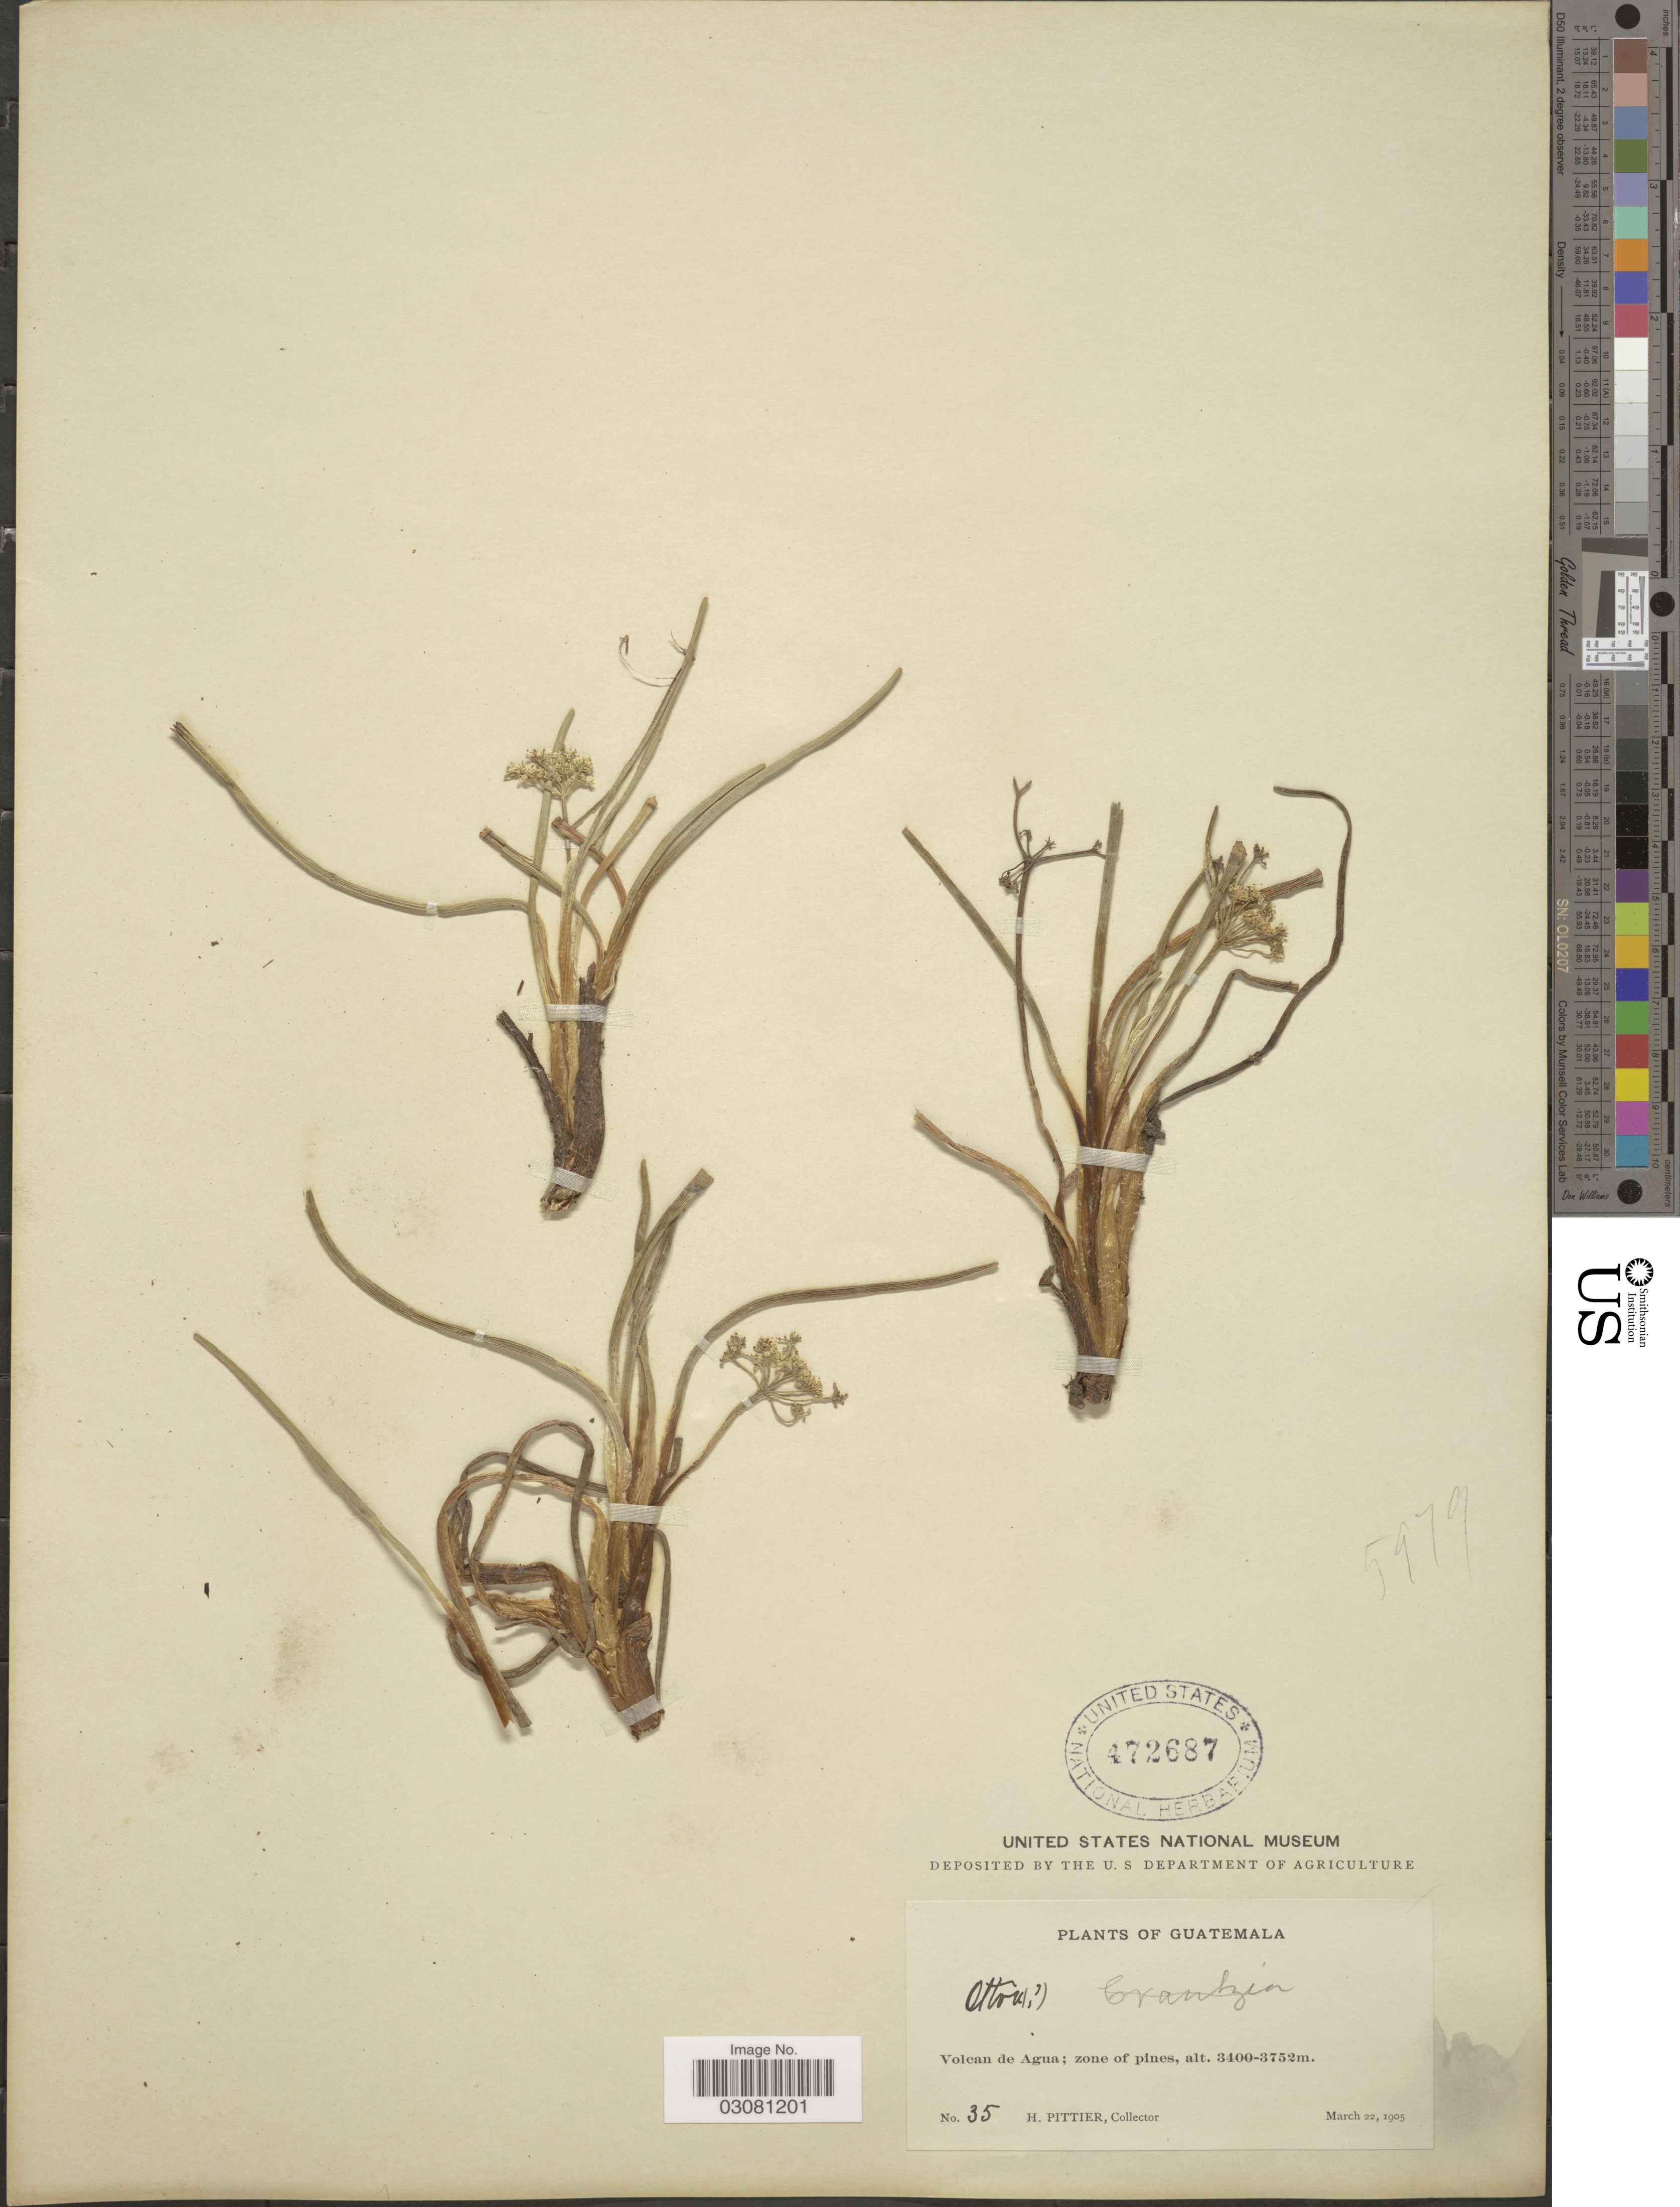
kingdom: Plantae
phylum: Tracheophyta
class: Magnoliopsida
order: Apiales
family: Apiaceae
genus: Ottoa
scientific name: Ottoa sp.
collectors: H. F. Pittier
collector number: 35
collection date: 1905-03-22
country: Guatemala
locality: Volcan de Agua.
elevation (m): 3400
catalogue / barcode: US 472687